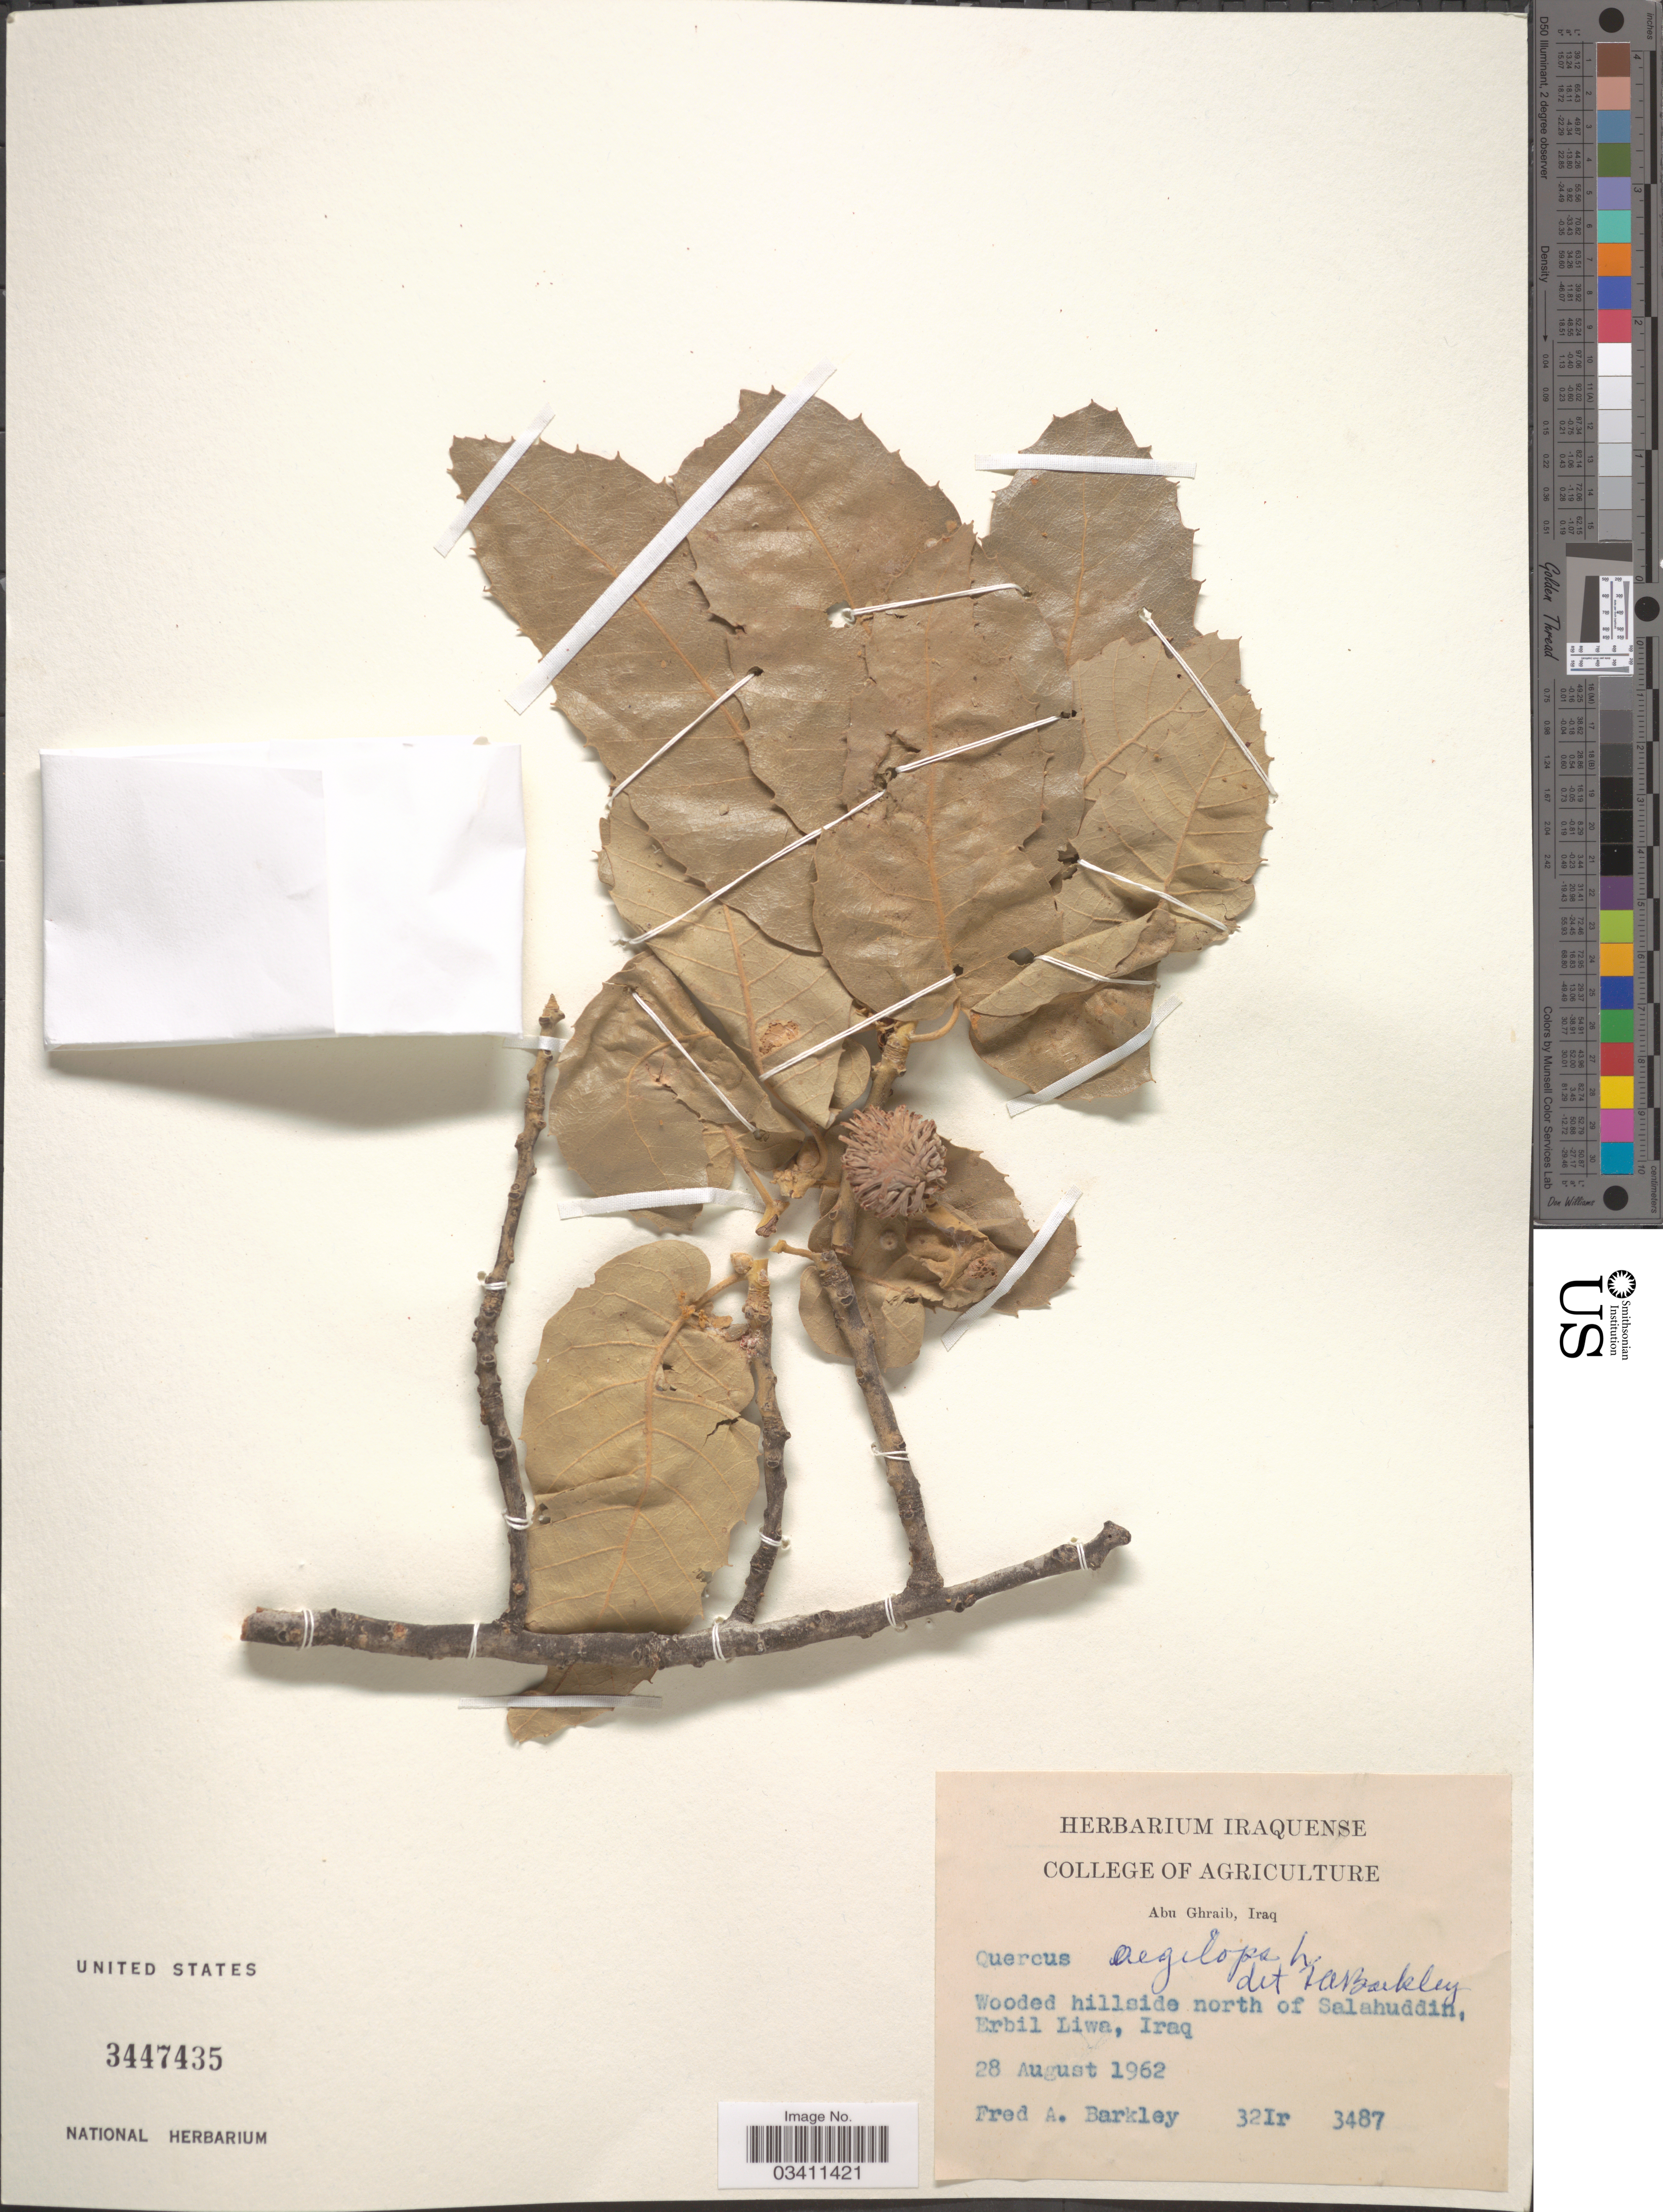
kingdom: Plantae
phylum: Tracheophyta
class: Magnoliopsida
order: Fagales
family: Fagaceae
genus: Quercus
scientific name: Quercus aegilops L., nom. illeg.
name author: L.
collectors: F. A. Barkley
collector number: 32Ir 3487?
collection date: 1962-08-28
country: Iraq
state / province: Arbīl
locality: Wooded hillside north of Salahuddin, Erbil Liwa.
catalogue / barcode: US 3447435